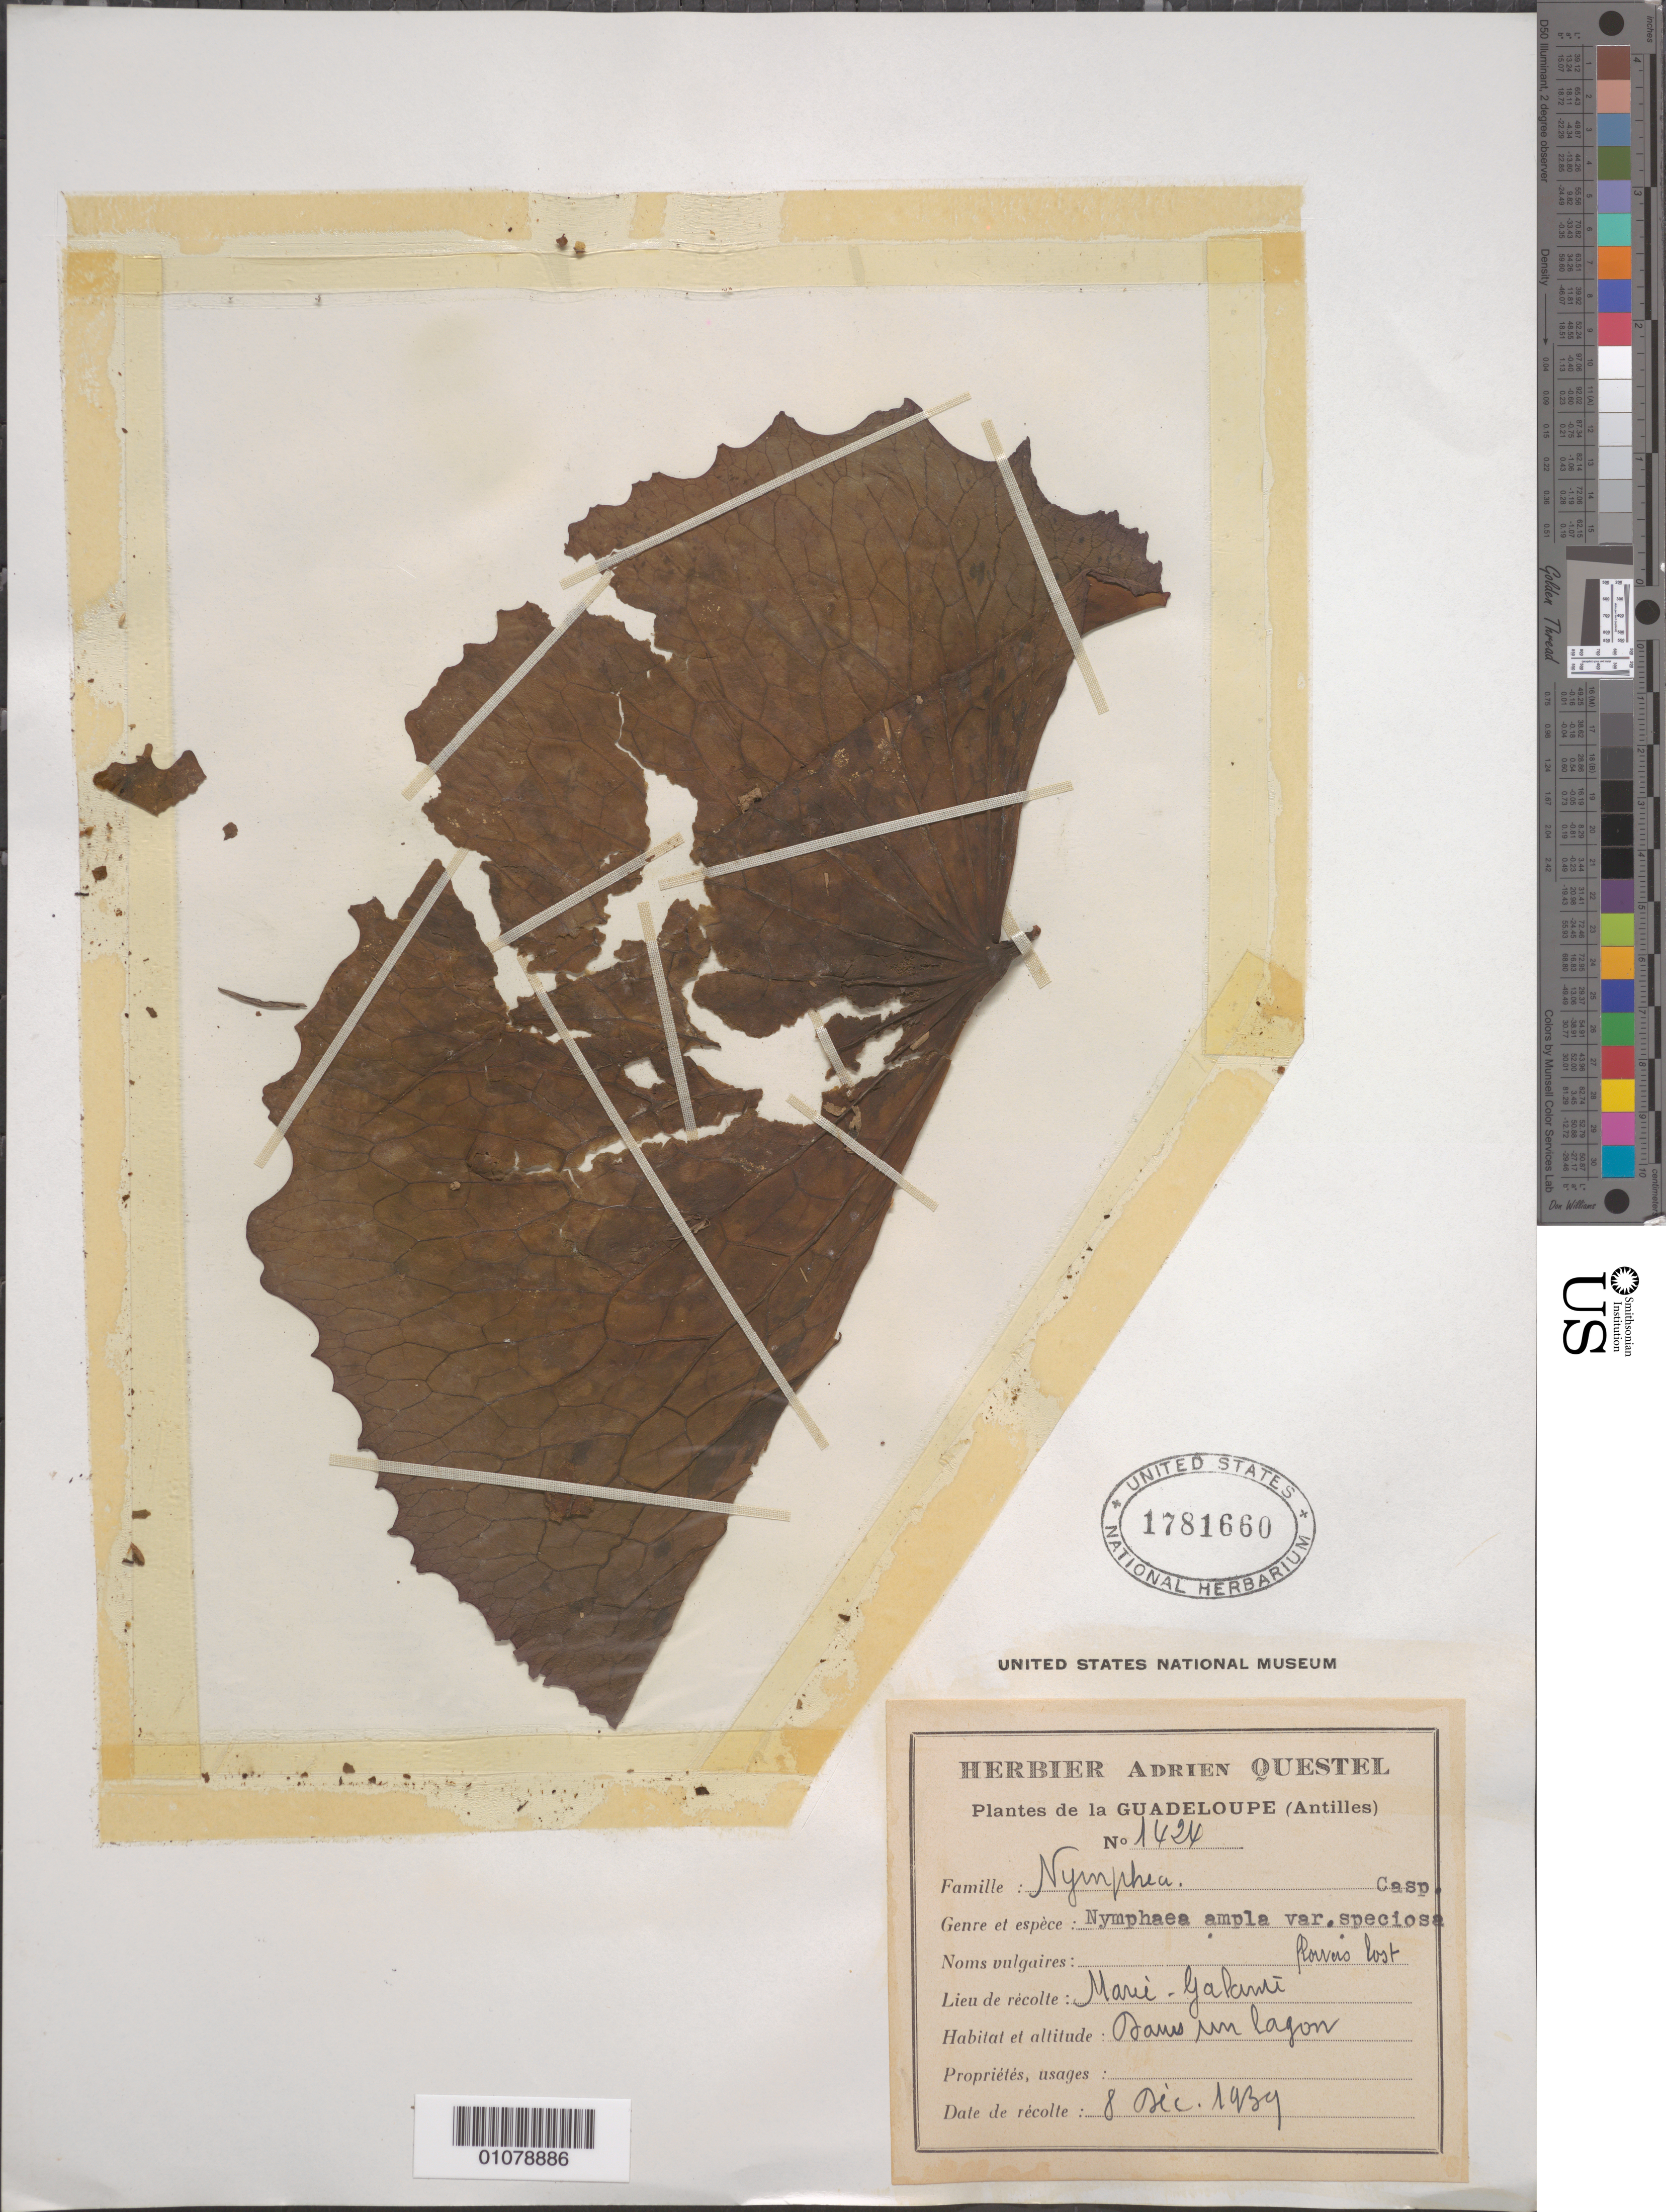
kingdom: Plantae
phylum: Tracheophyta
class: Magnoliopsida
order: Nymphaeales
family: Nymphaeaceae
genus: Nymphaea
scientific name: Nymphaea ampla var. speciosa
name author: (Mart. & Zucc.) Casp.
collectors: A. Questel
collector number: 1424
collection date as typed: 08 Dec 1939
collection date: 1939-12-08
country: Guadeloupe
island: Marie Galante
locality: Marie-Galante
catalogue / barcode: US 1781660